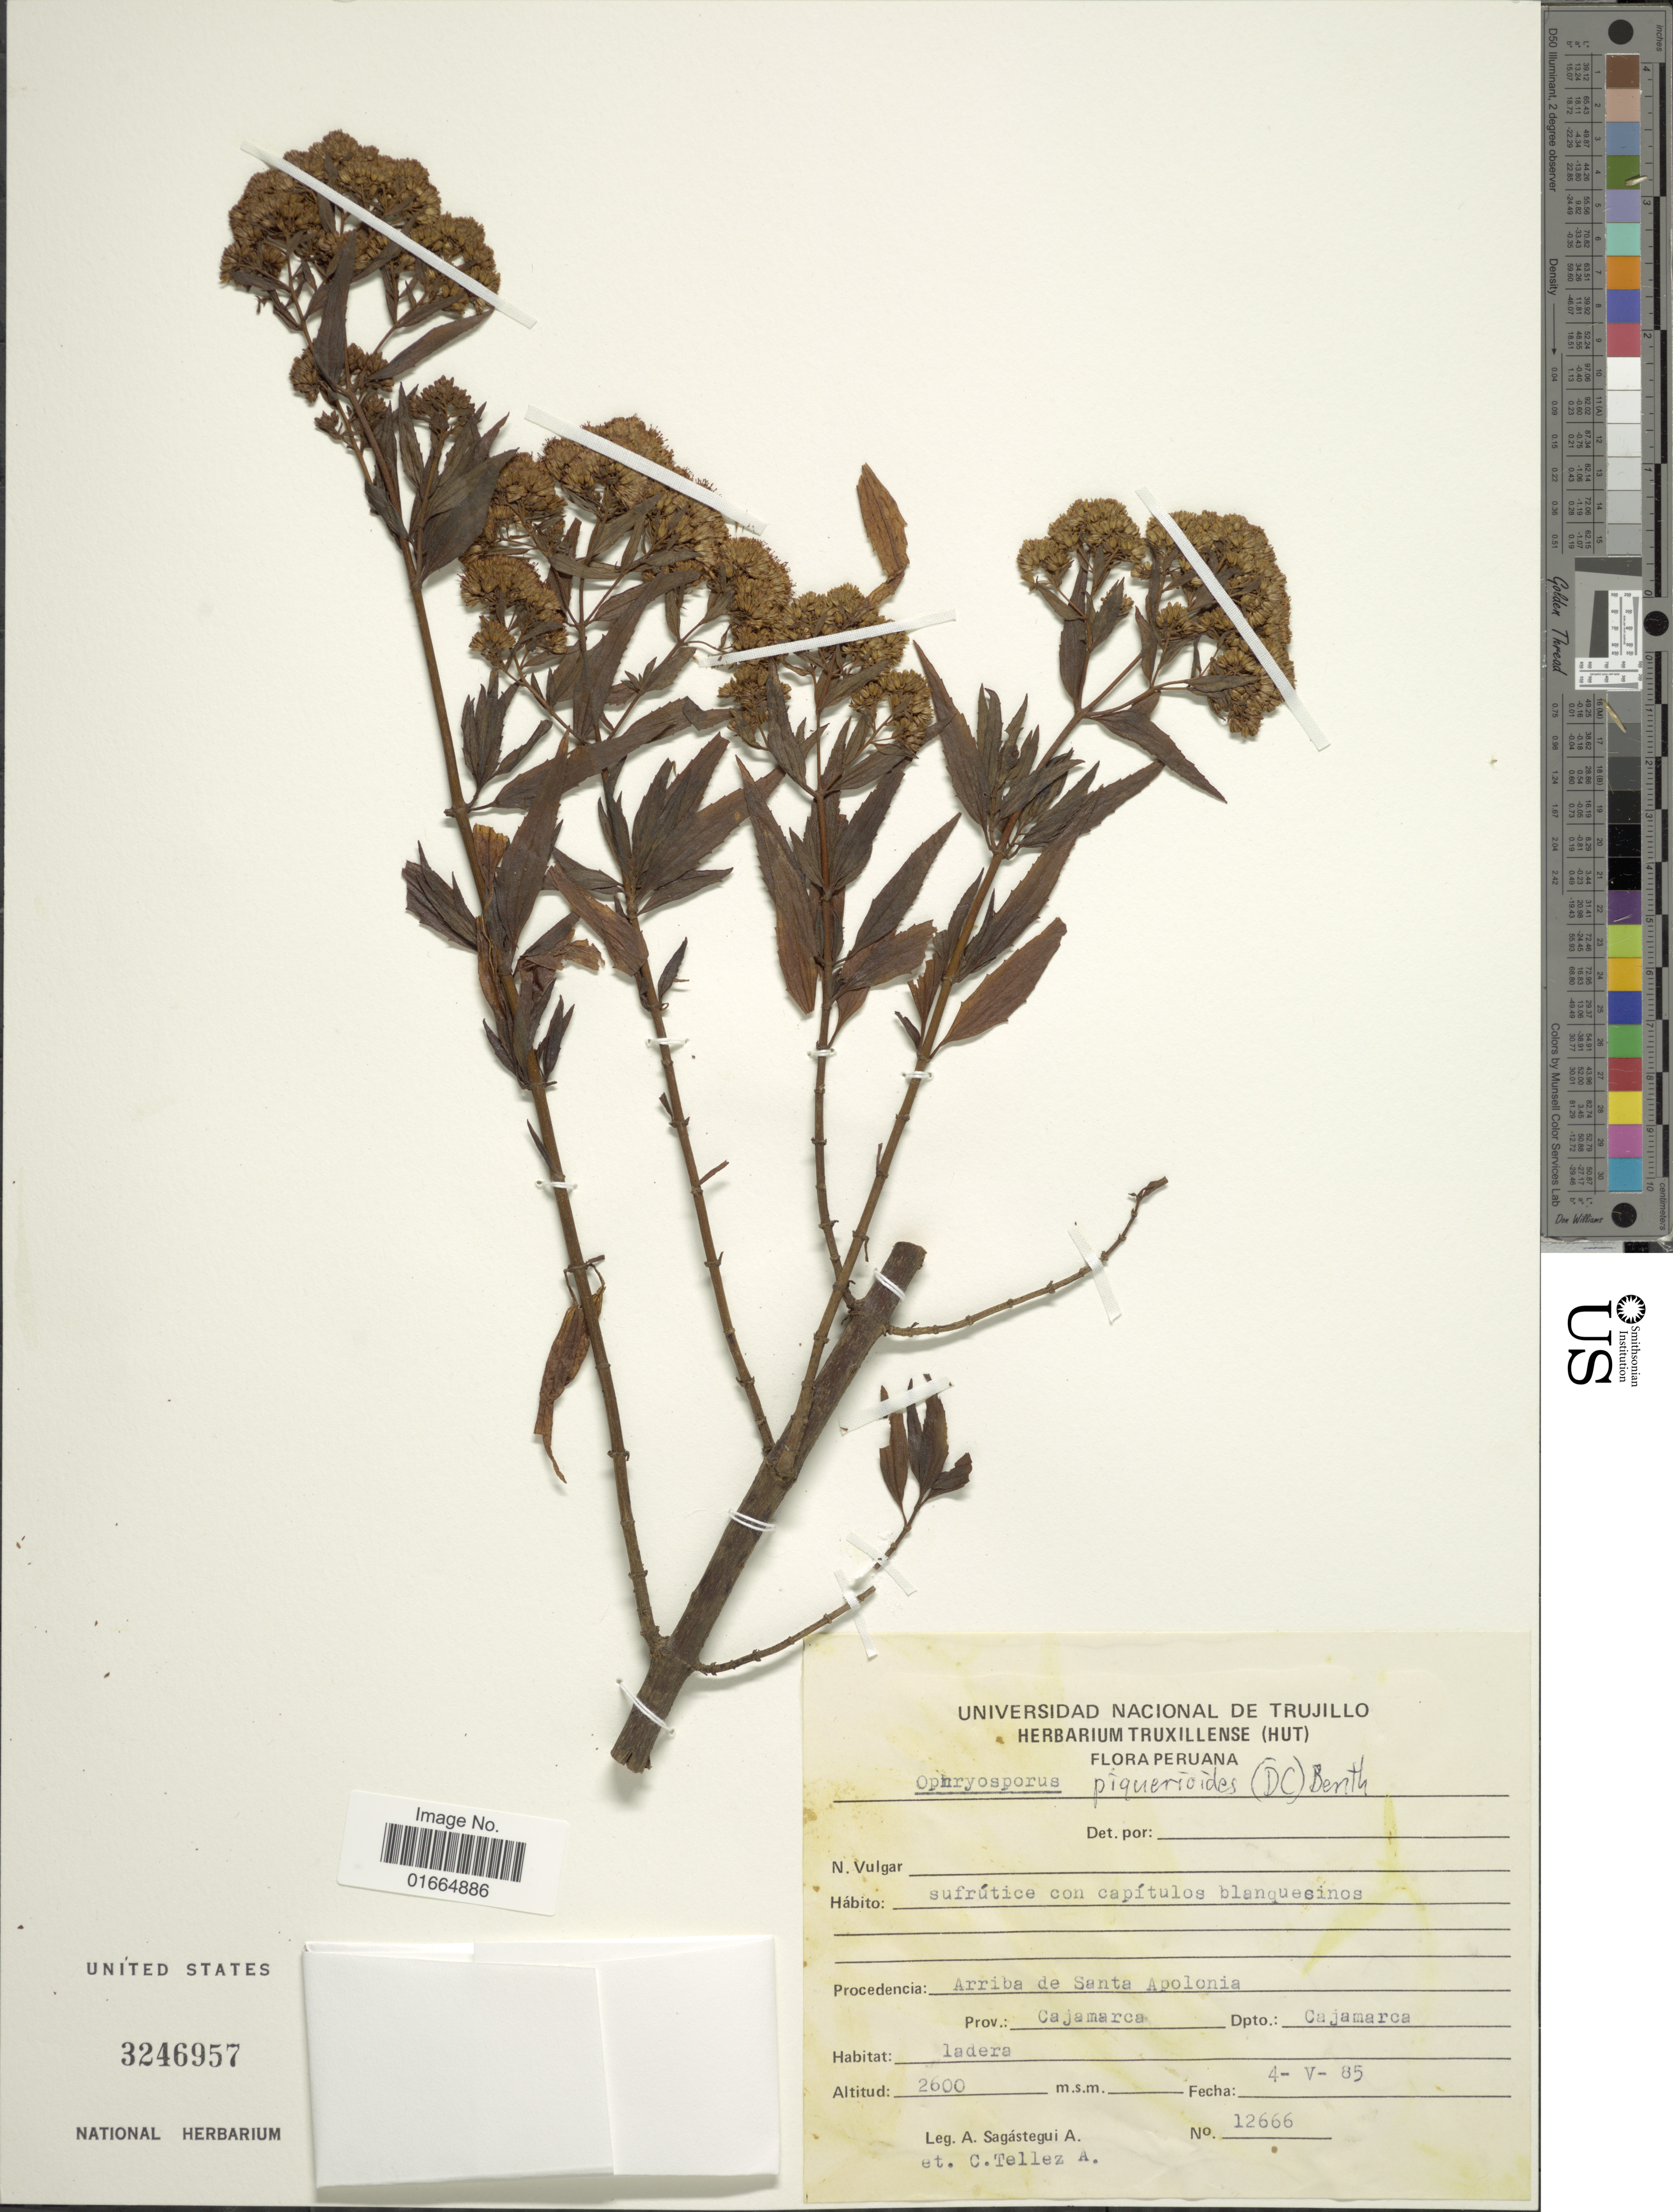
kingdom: Plantae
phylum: Tracheophyta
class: Magnoliopsida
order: Asterales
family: Asteraceae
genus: Ophryosporus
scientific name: Ophryosporus piquerioides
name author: (DC.) Benth. ex Baker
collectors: A. Sagástegui A. & C. Tellez-A.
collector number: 12666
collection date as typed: Transcribed d/m/y: 4/5/85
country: Peru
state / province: Cajamarca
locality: Arriba de Santa Apolonia. Prov.: Cajamarca. Dpto.: Cajamarca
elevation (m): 2600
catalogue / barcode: US 3246957